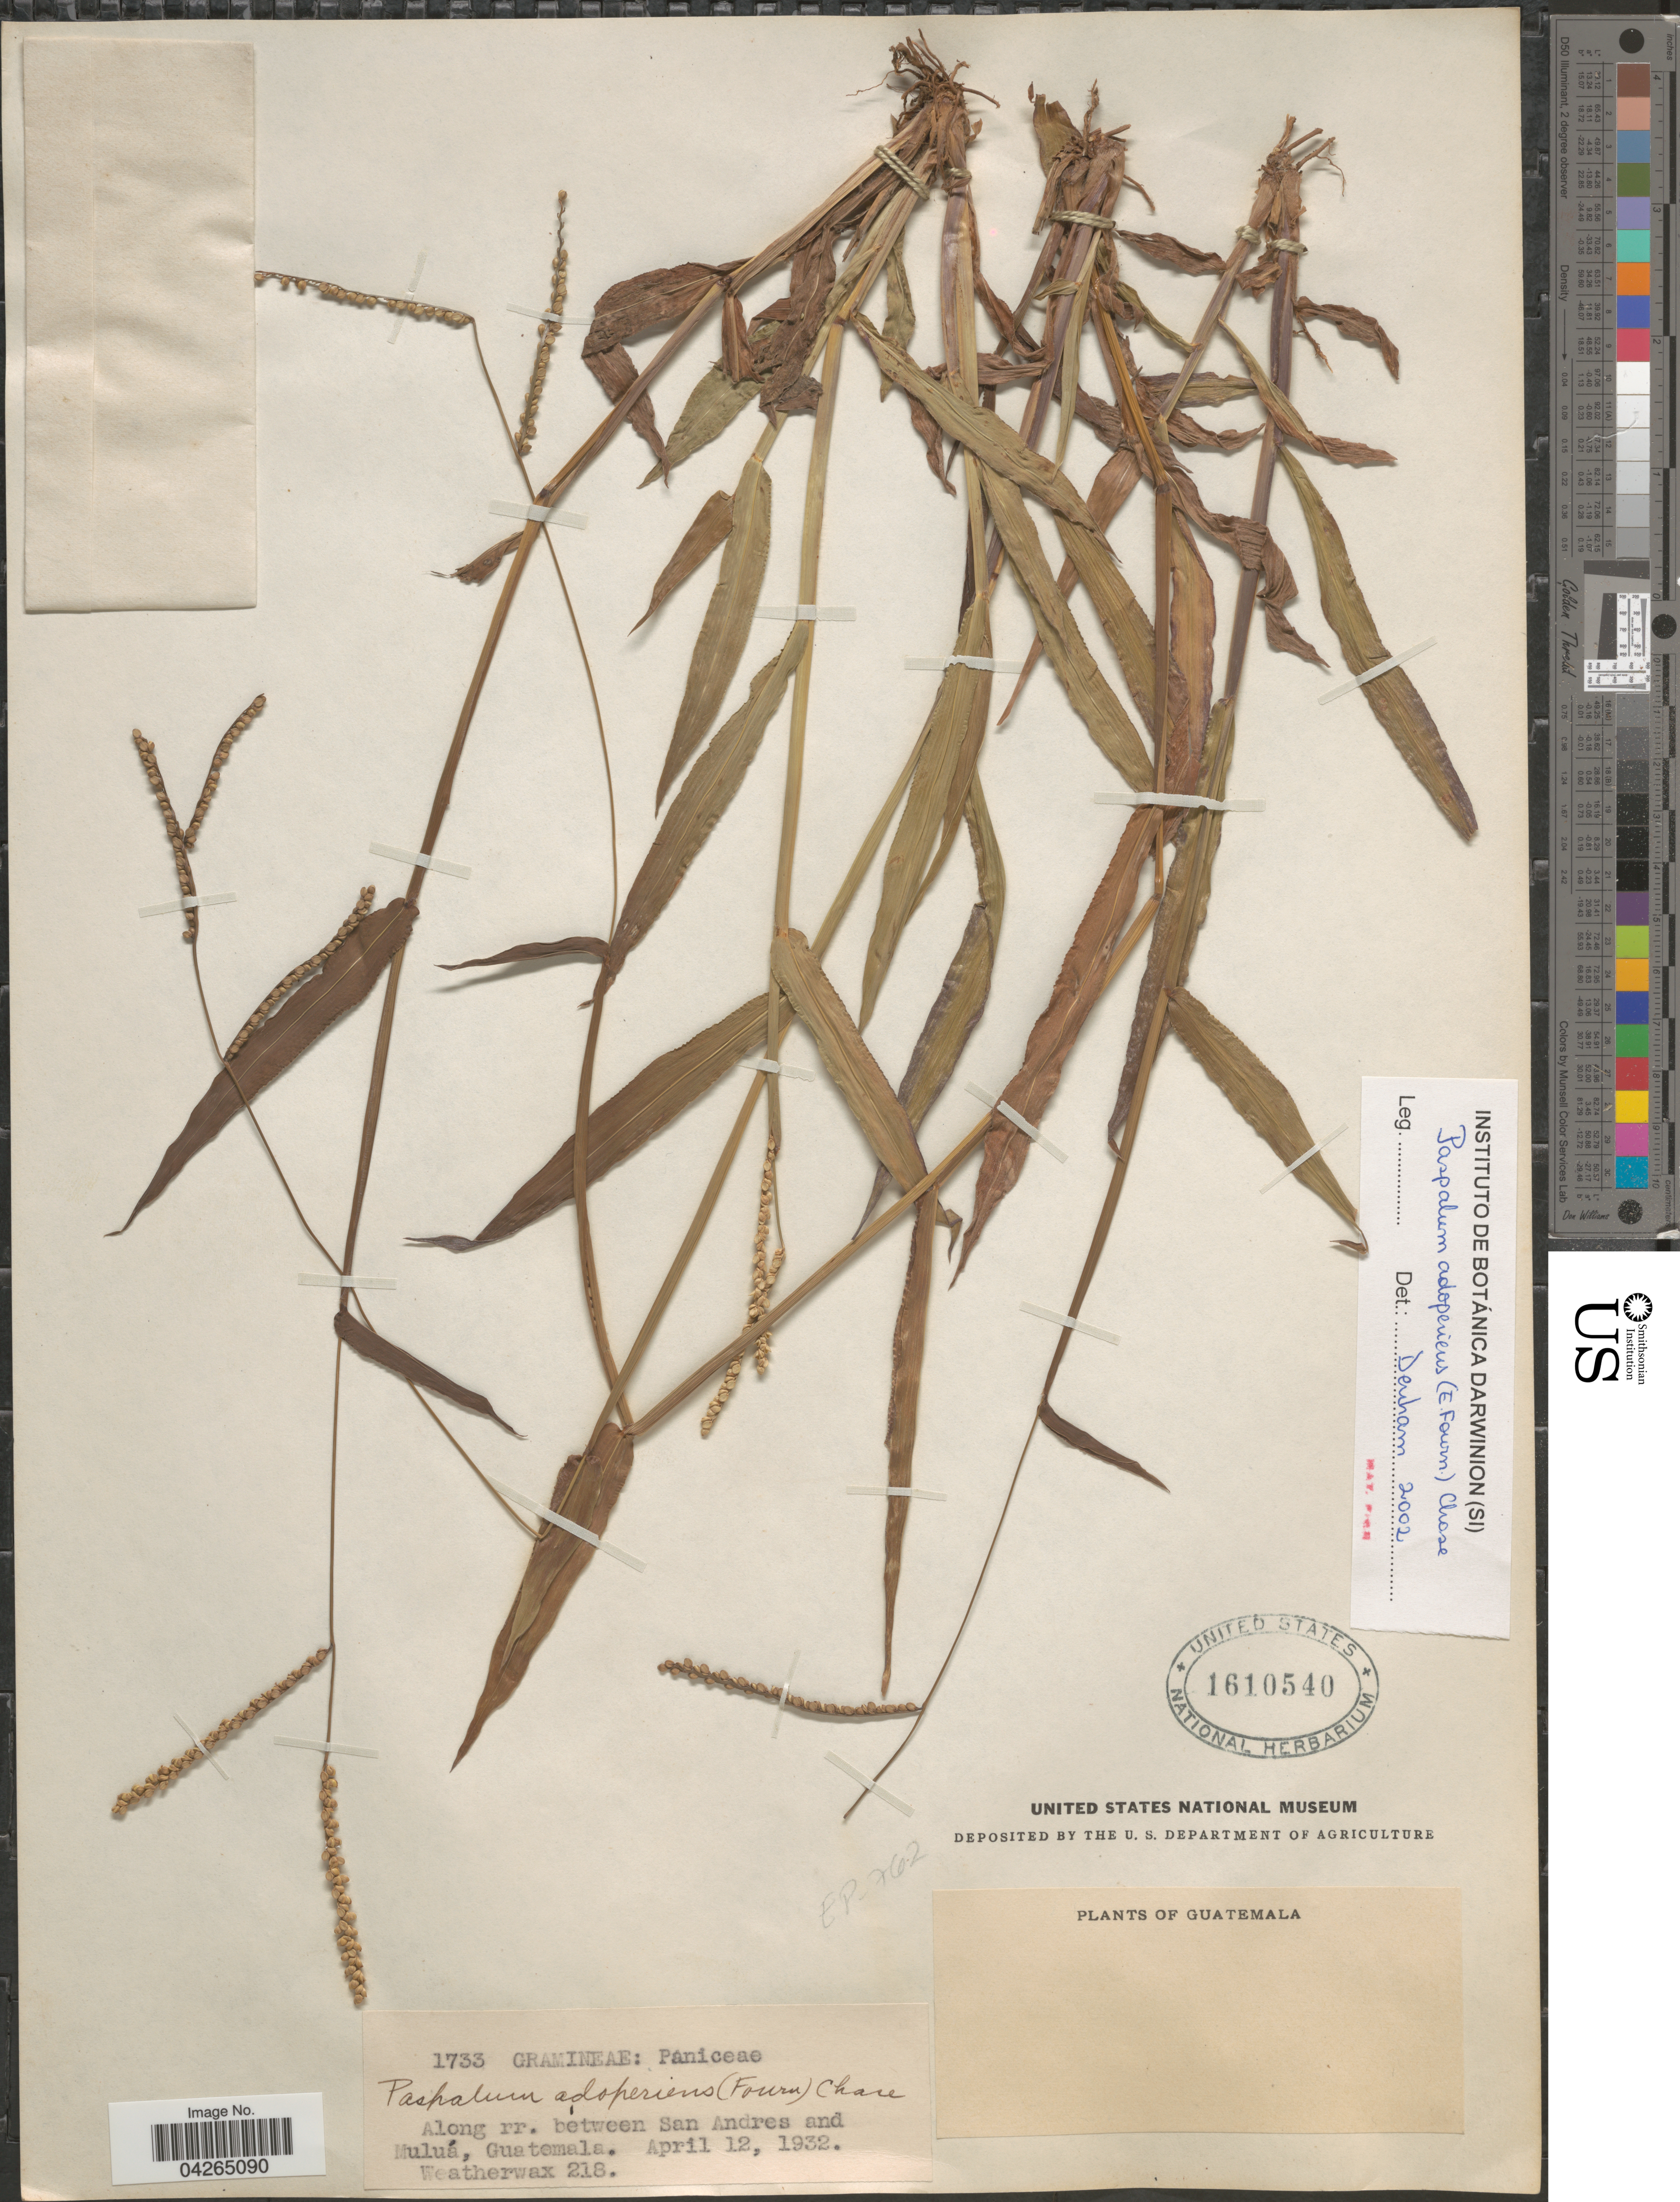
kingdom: Plantae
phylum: Tracheophyta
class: Liliopsida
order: Poales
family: Poaceae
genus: Paspalum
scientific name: Paspalum adoperiens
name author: (E. Fourn.) Chase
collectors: -. Weatherwax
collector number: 218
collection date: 1932-04-12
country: Guatemala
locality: Along rr. between San Andres and Muluá.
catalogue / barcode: US 1610540